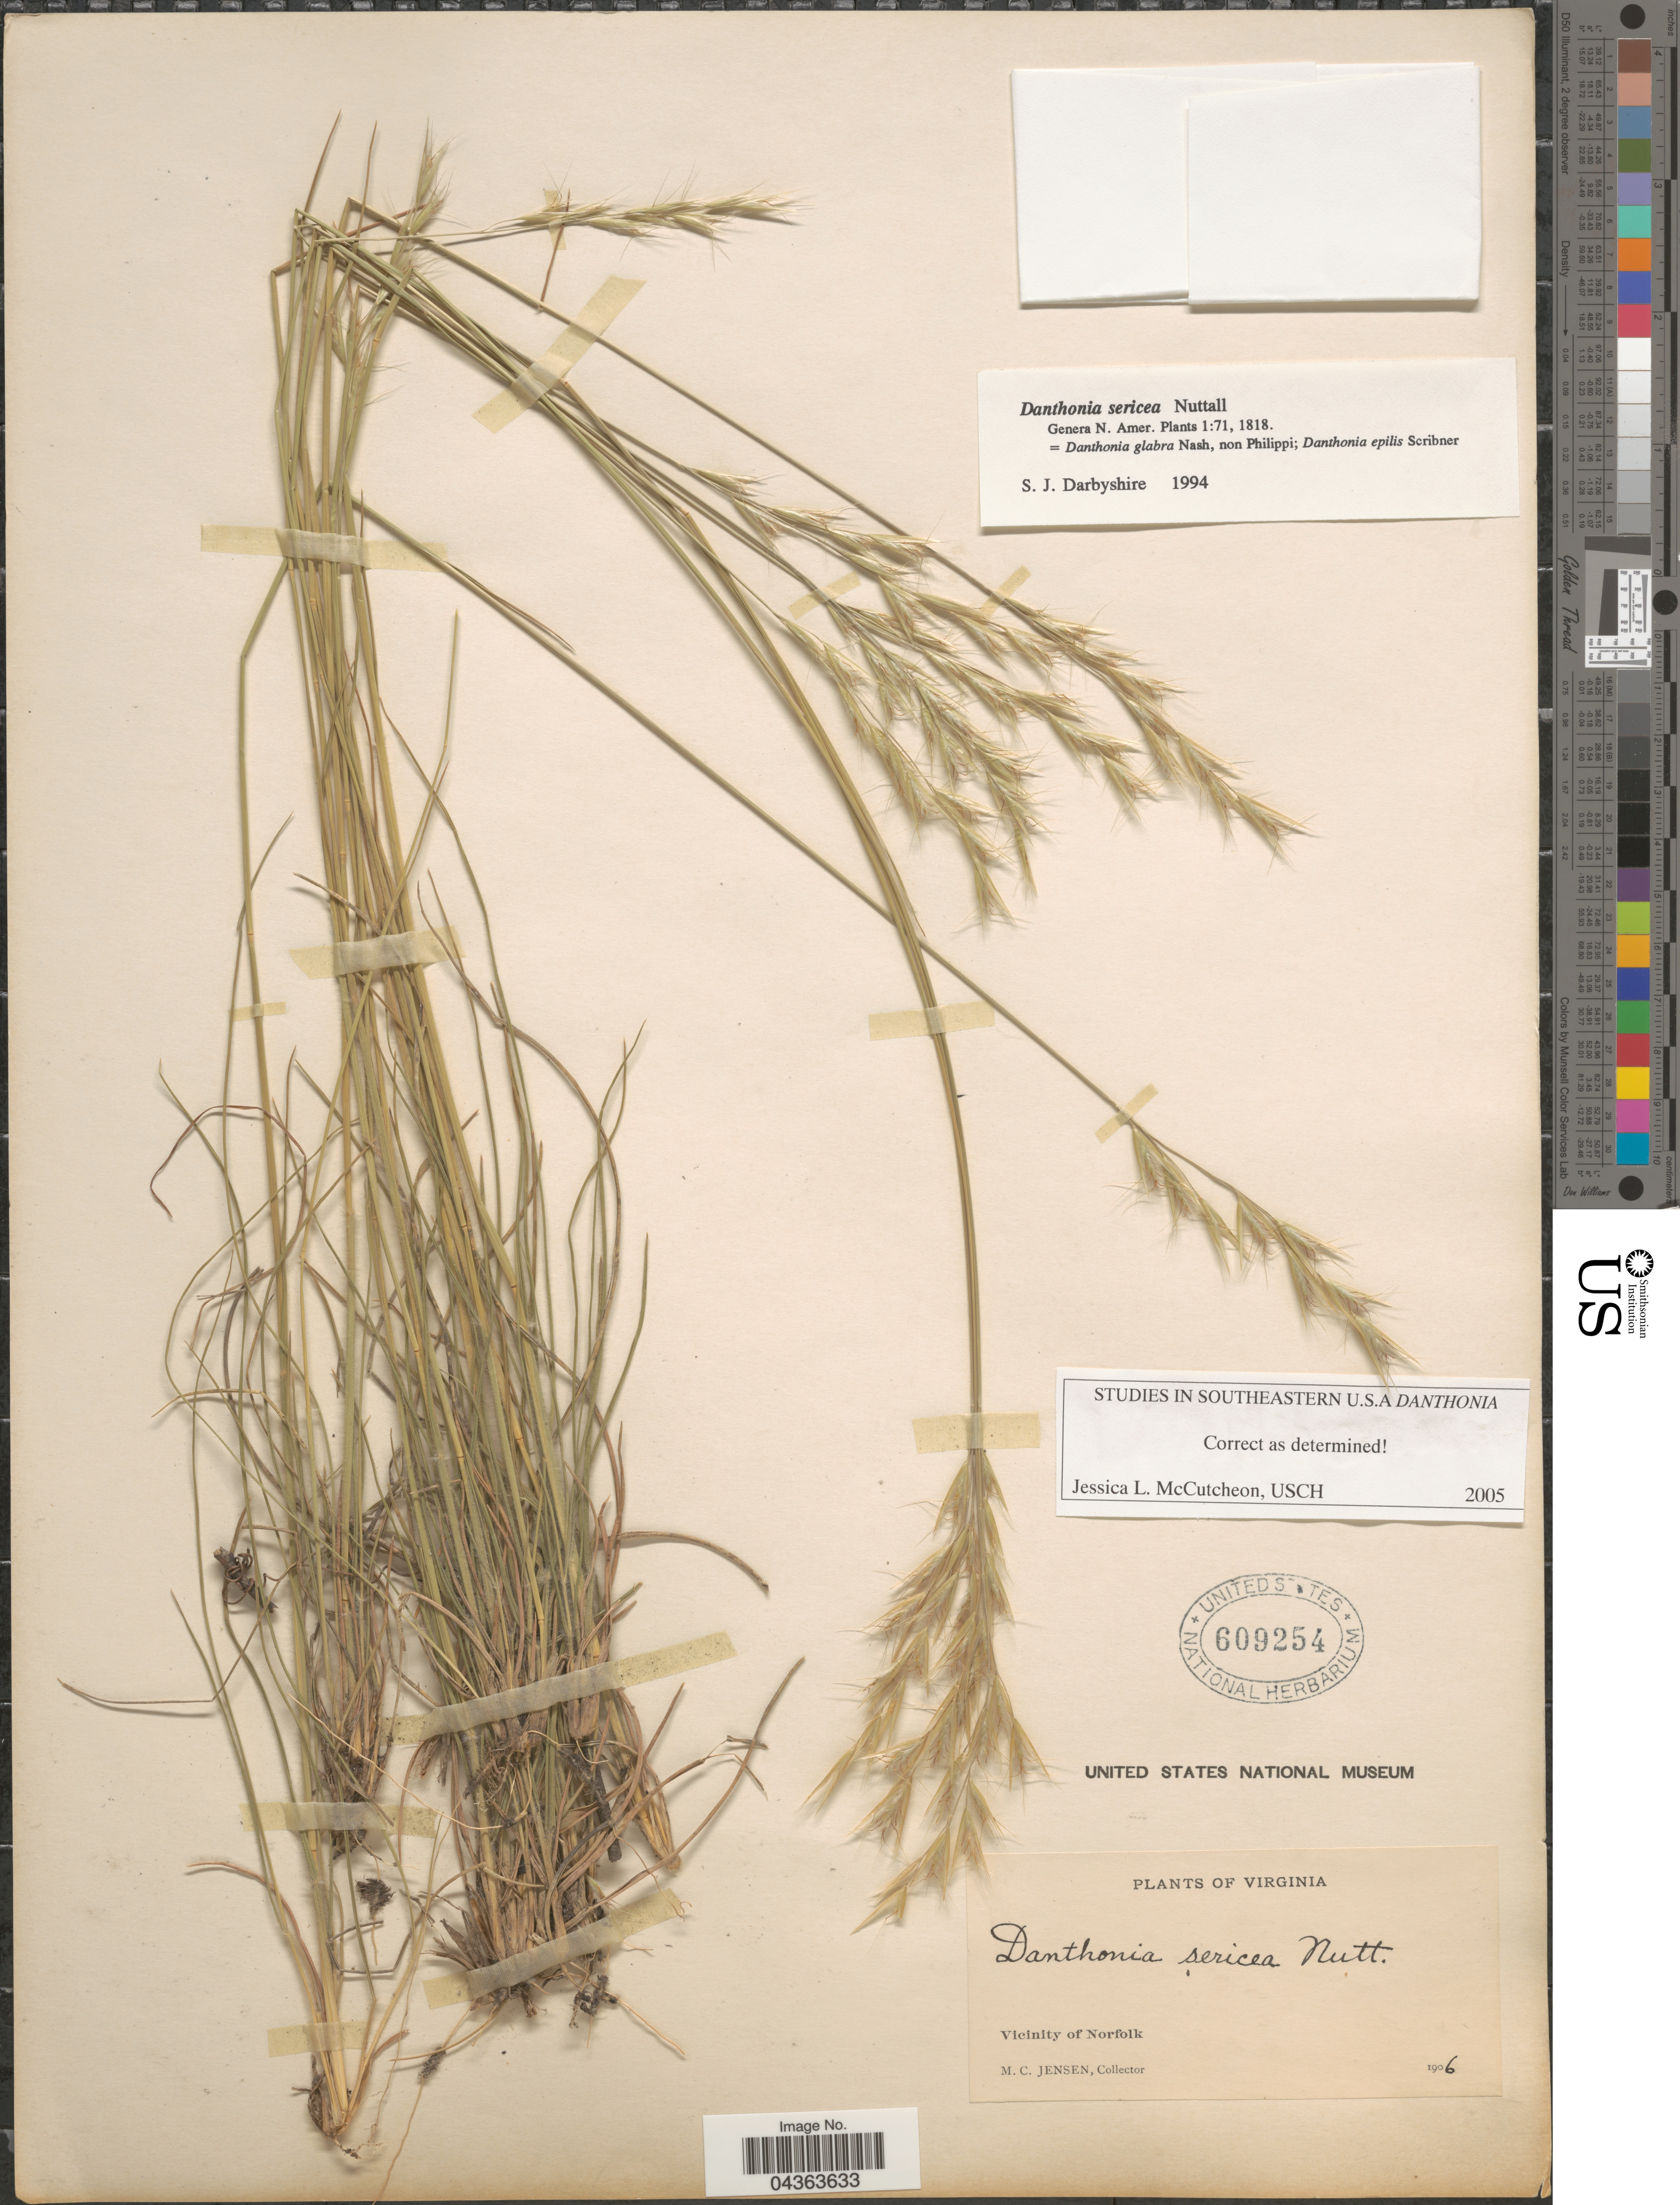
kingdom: Plantae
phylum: Tracheophyta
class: Liliopsida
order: Poales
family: Poaceae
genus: Danthonia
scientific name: Danthonia sericea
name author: Nutt.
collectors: M. C. Jensen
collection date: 1906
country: United States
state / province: Virginia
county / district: City of Norfolk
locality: Vicinity of Norfolk.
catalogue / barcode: US 609254